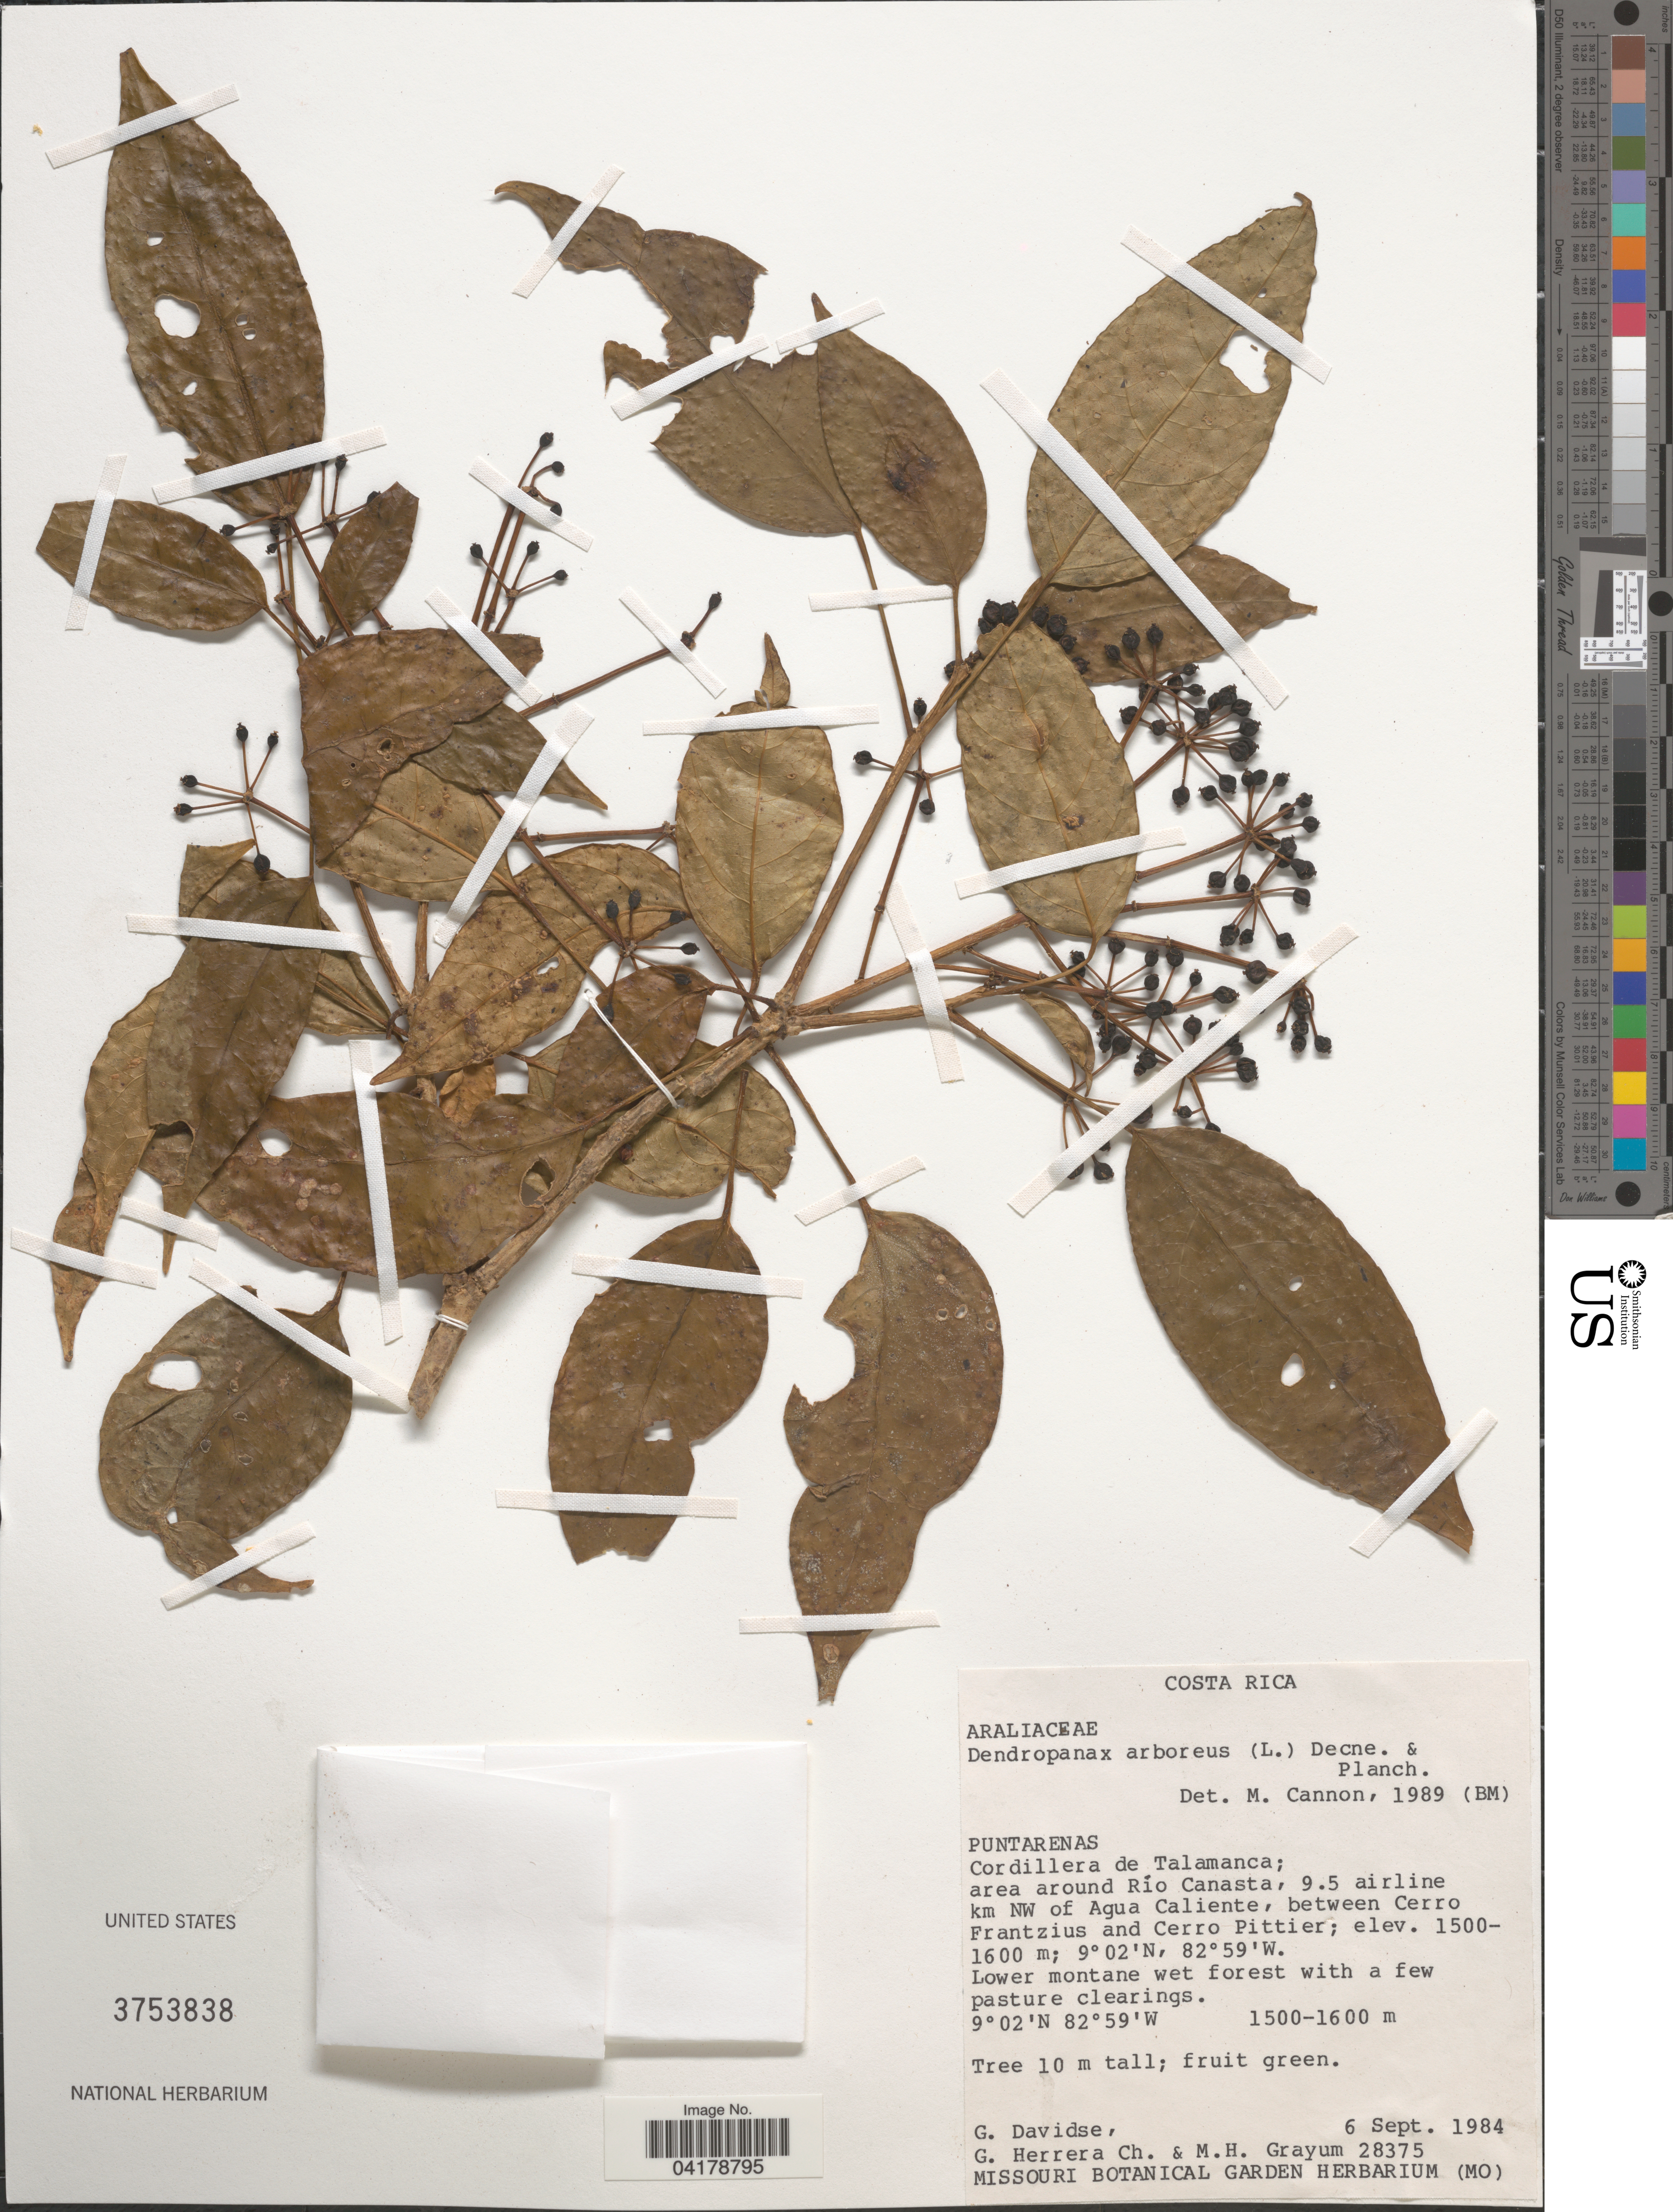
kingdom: Plantae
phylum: Tracheophyta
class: Magnoliopsida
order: Apiales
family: Araliaceae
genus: Dendropanax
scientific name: Dendropanax arboreus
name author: (L.) Decne. & Planch.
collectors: G. Davidse, G. Herrera & M. H. Grayum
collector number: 28375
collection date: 1984-09-06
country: Costa Rica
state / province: Puntarenas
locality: Cordillera de Talamanca; area around Río Canasta, 9.5 airline km NW of Agua Caliente, between Cerro Frantzius and Cerro Pittier.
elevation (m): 1500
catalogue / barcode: US 3753838